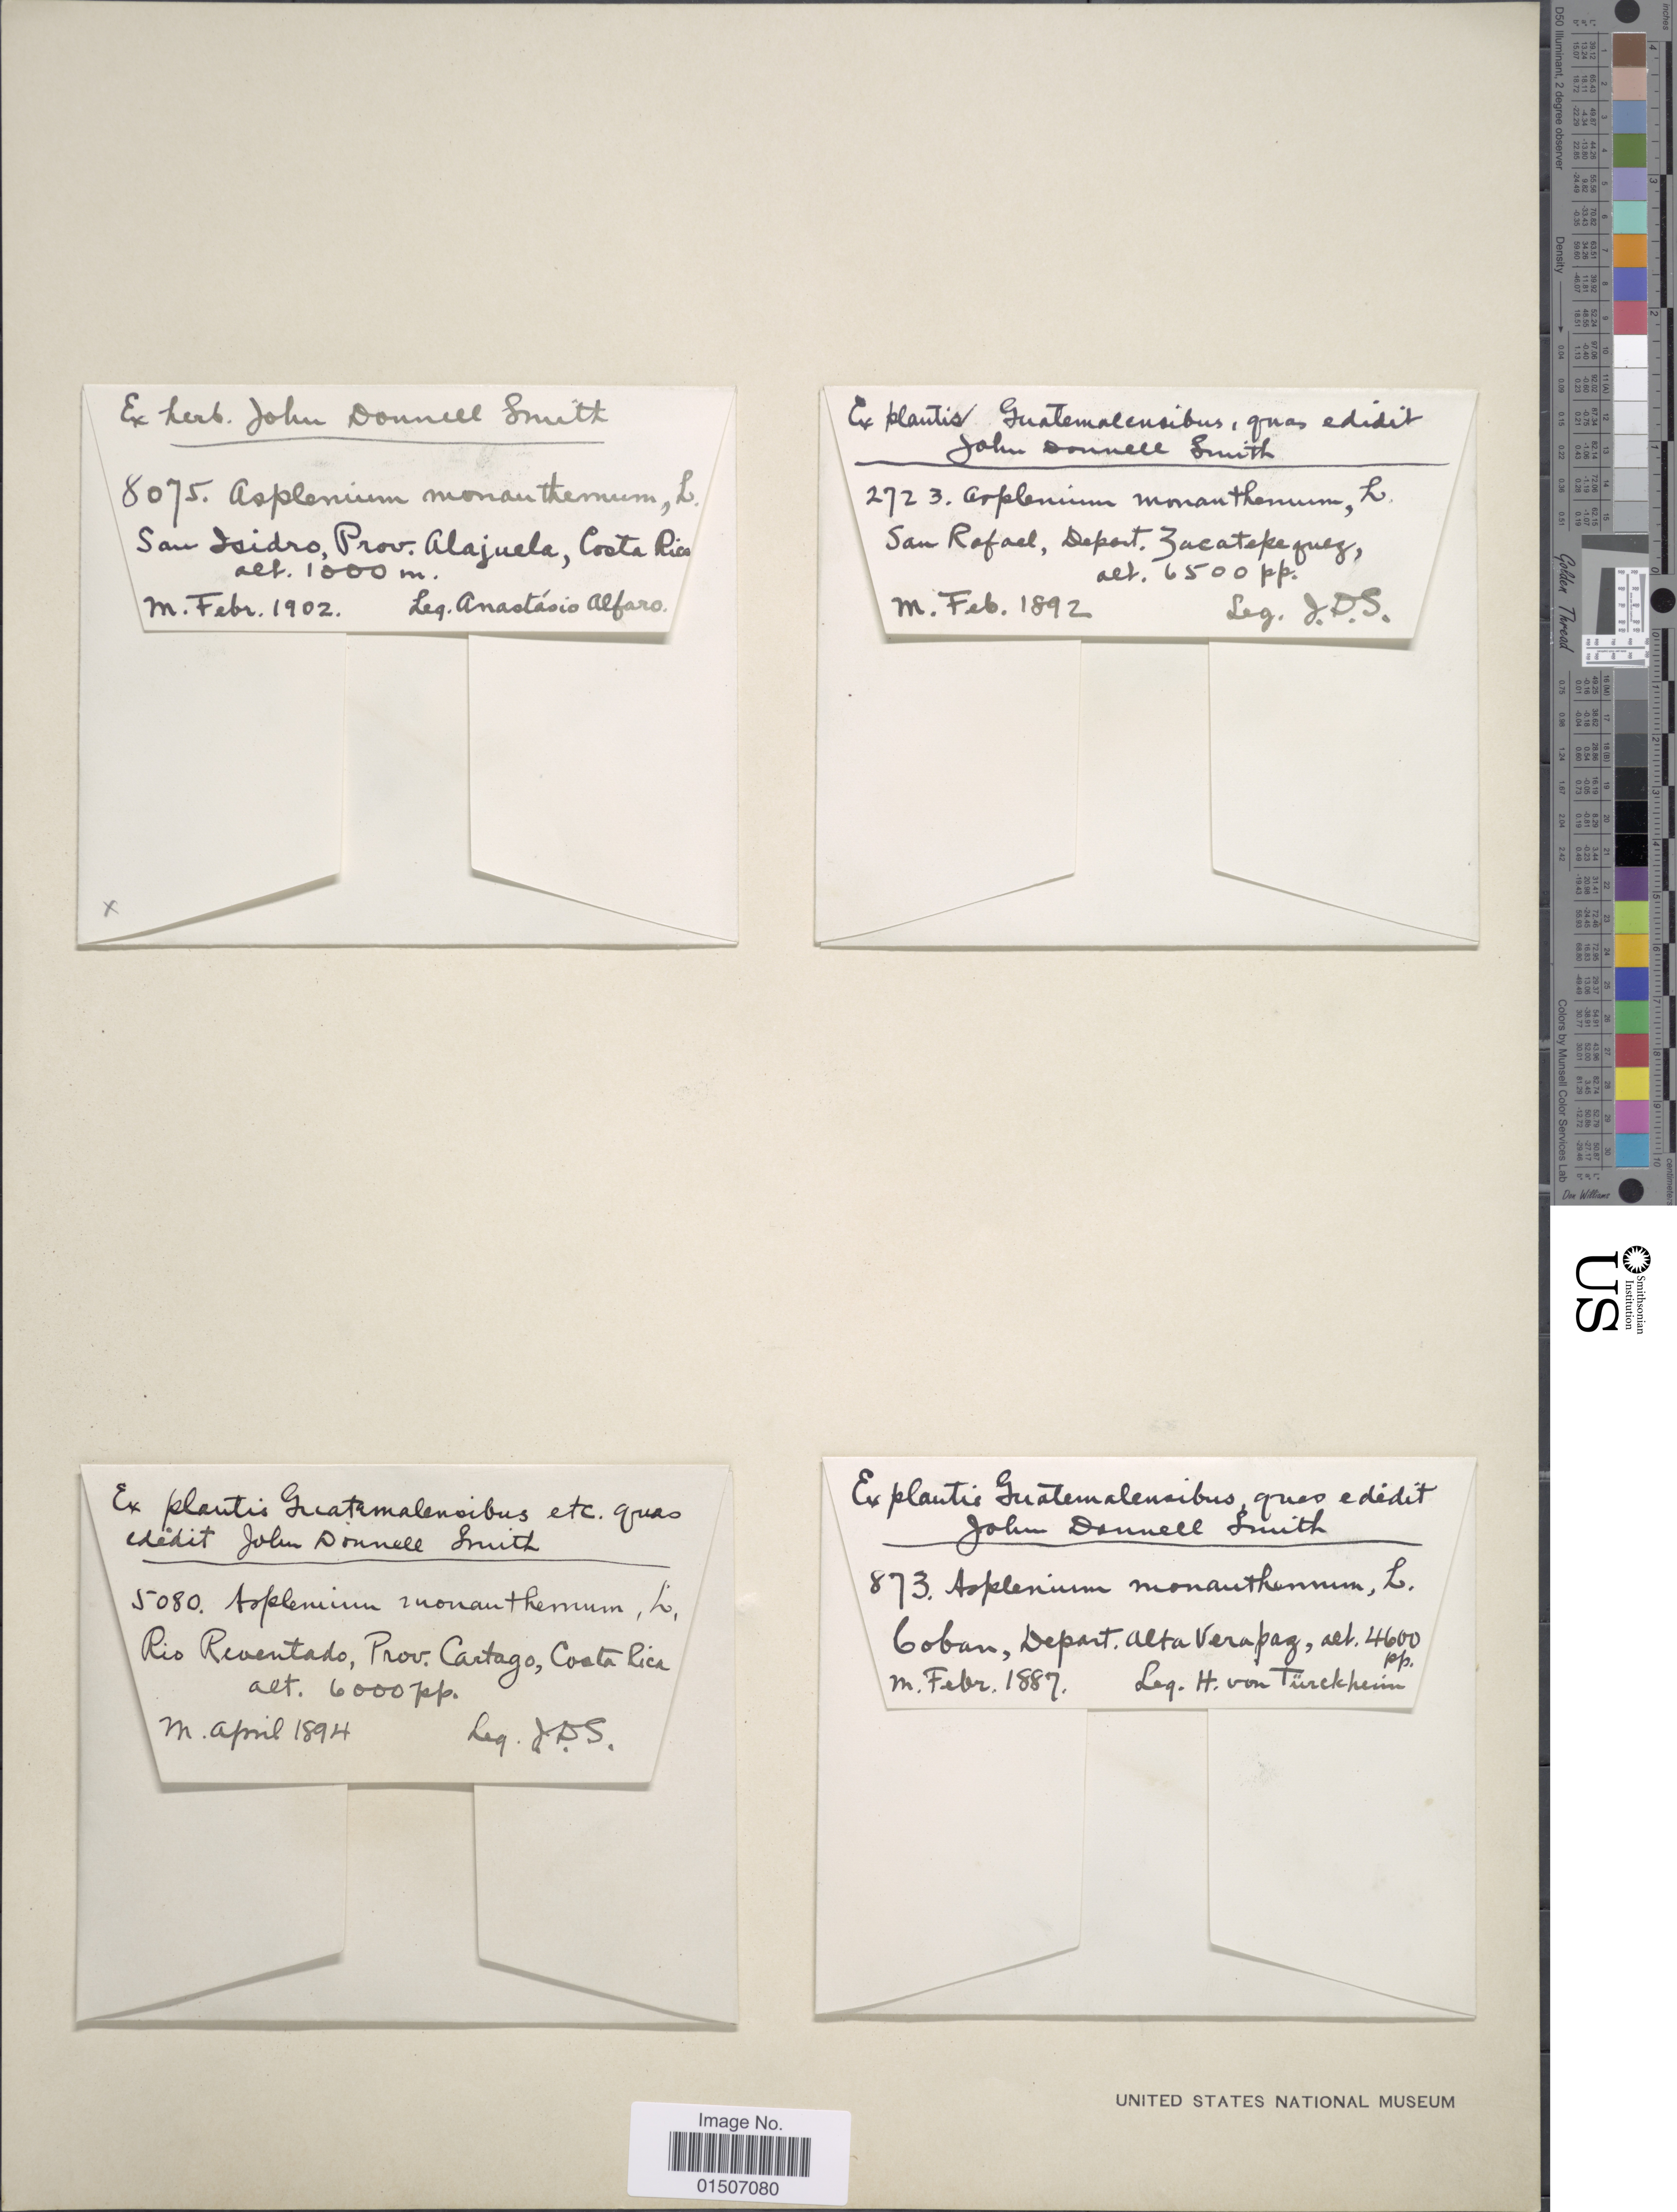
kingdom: Plantae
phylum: Tracheophyta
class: Polypodiopsida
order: Polypodiales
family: Aspleniaceae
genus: Asplenium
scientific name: Asplenium monanthes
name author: L.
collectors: A. Alfaro Gonzalez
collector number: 8075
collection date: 1902-02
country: Costa Rica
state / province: Alajuela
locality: San Isidro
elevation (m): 1000